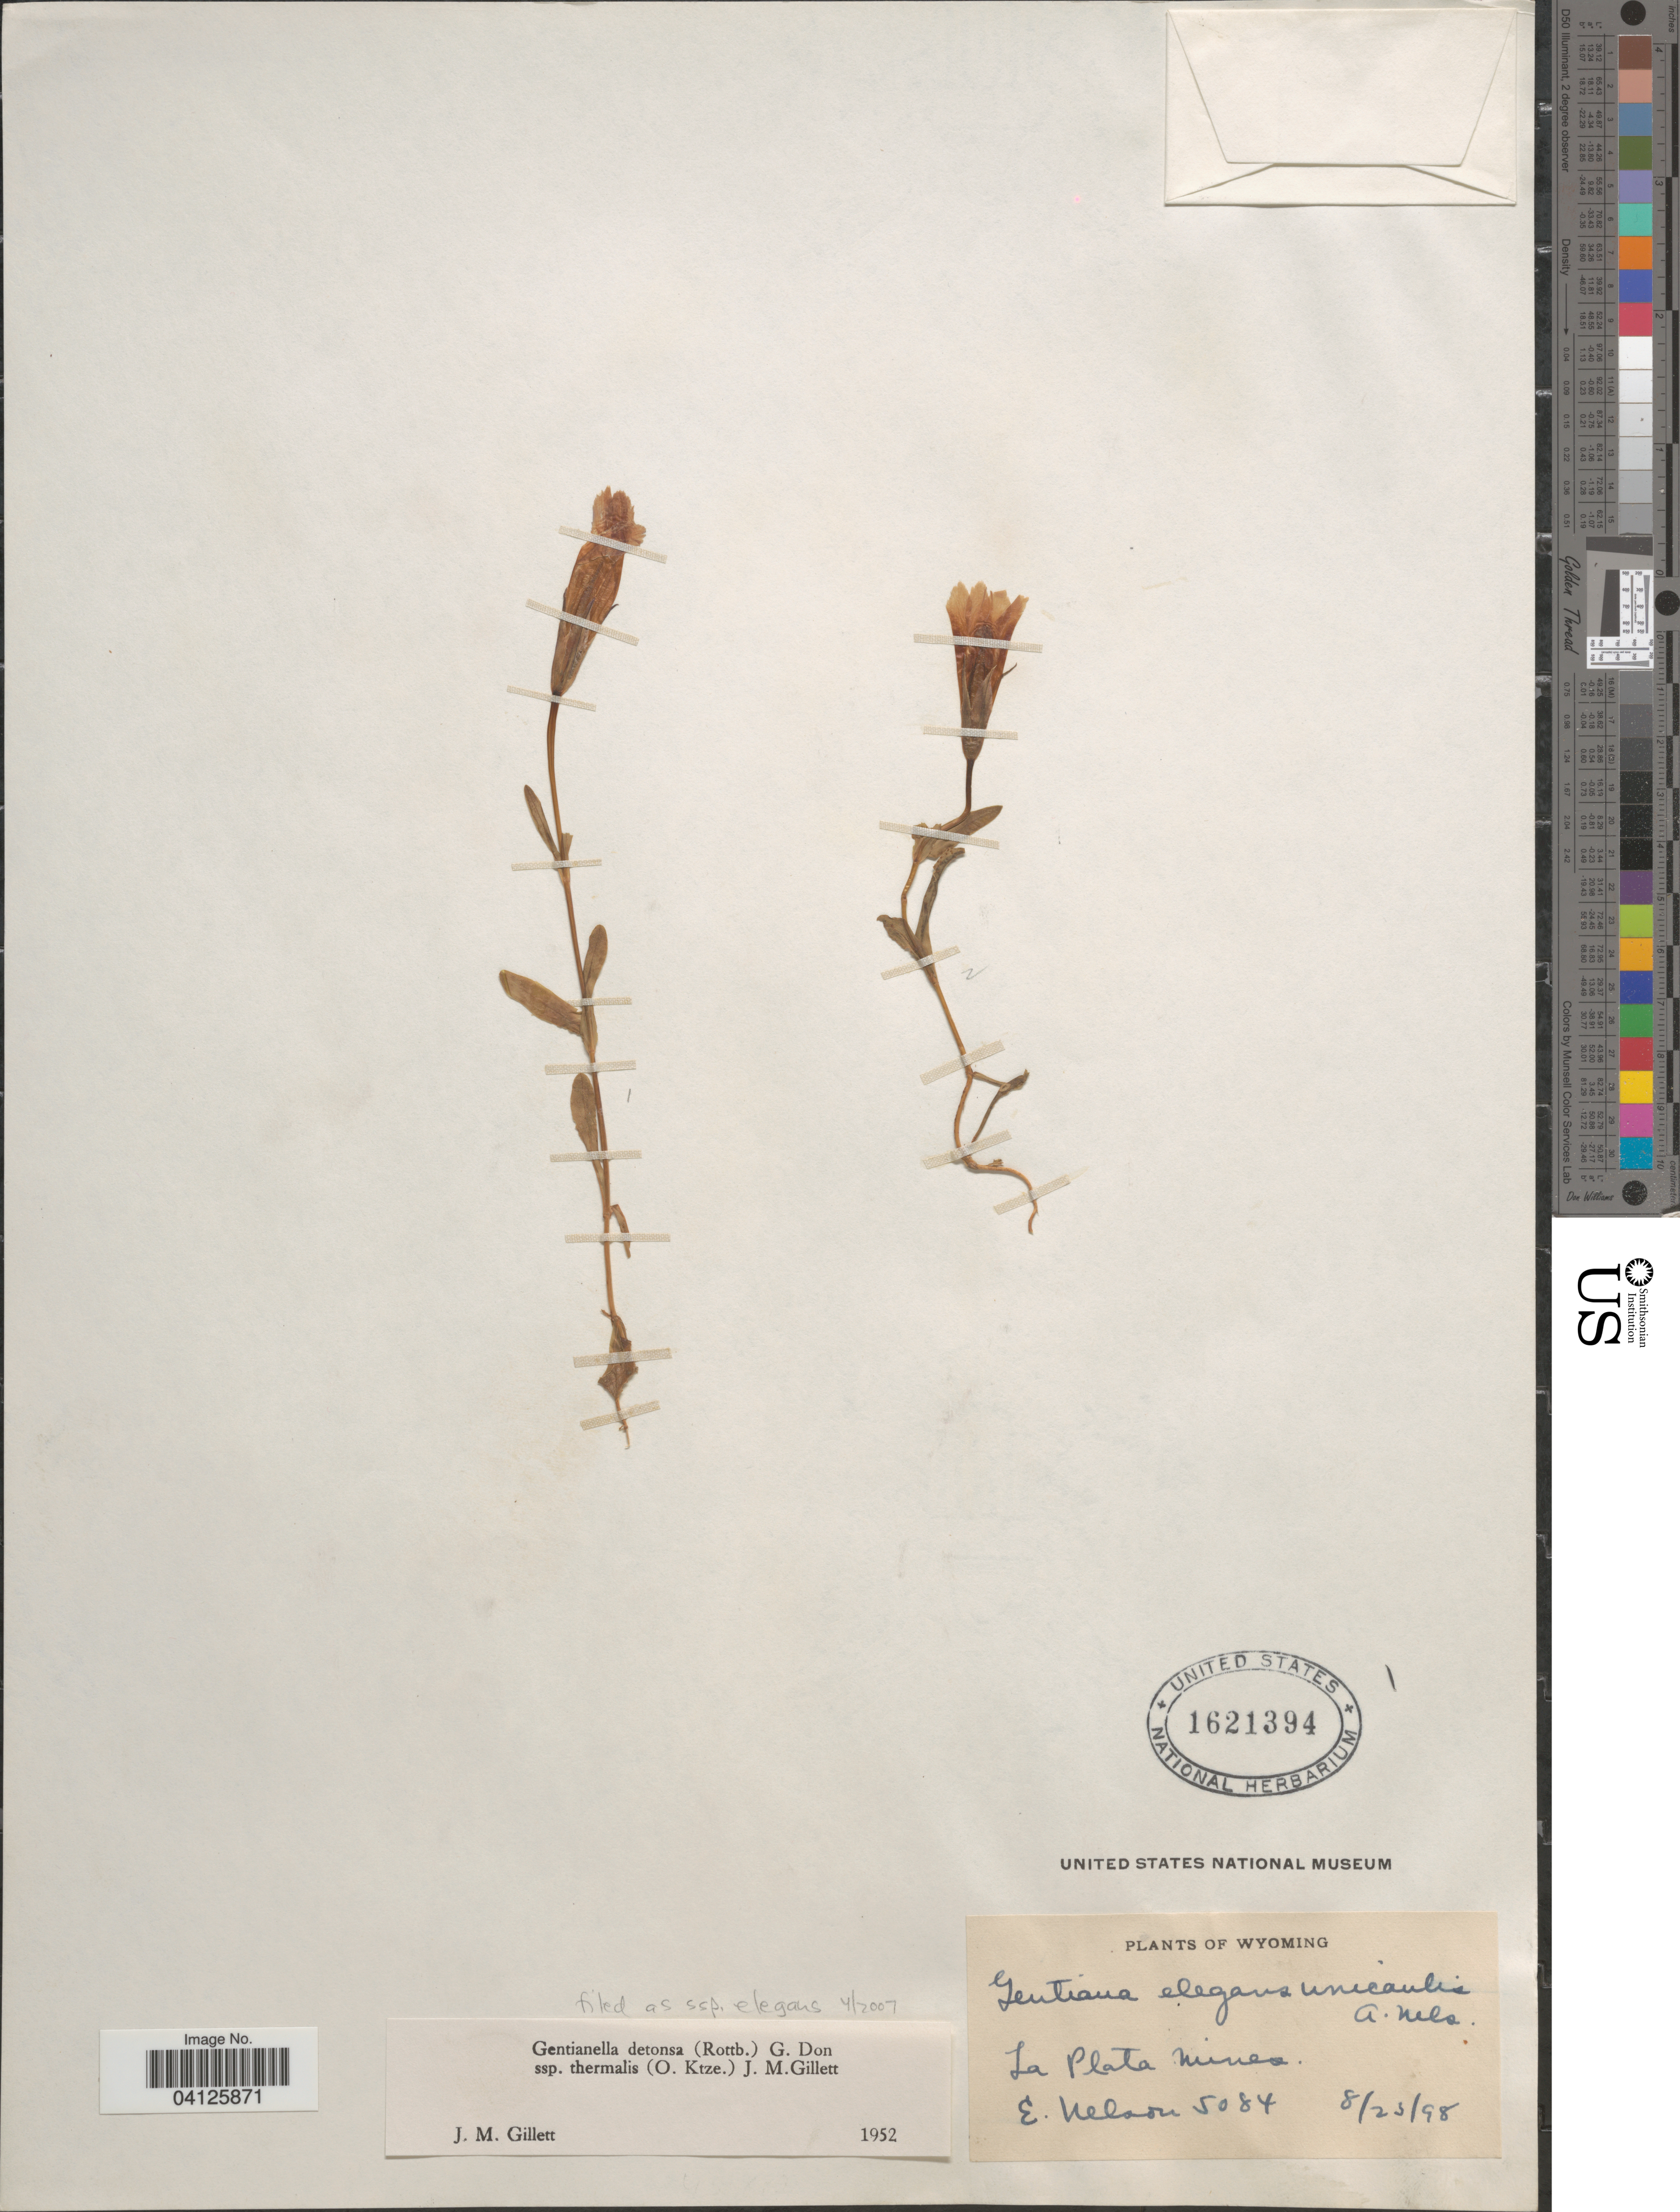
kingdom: Plantae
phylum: Tracheophyta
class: Magnoliopsida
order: Gentianales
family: Gentianaceae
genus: Gentianella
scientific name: Gentianella detonsa subsp. elegans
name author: (A. Gray) J.M. Gillett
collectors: E. Nelson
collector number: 5084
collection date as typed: Transcribed d/m/y: 23/8/98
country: United States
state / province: Wyoming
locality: La Plata Mines.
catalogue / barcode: US 1621394